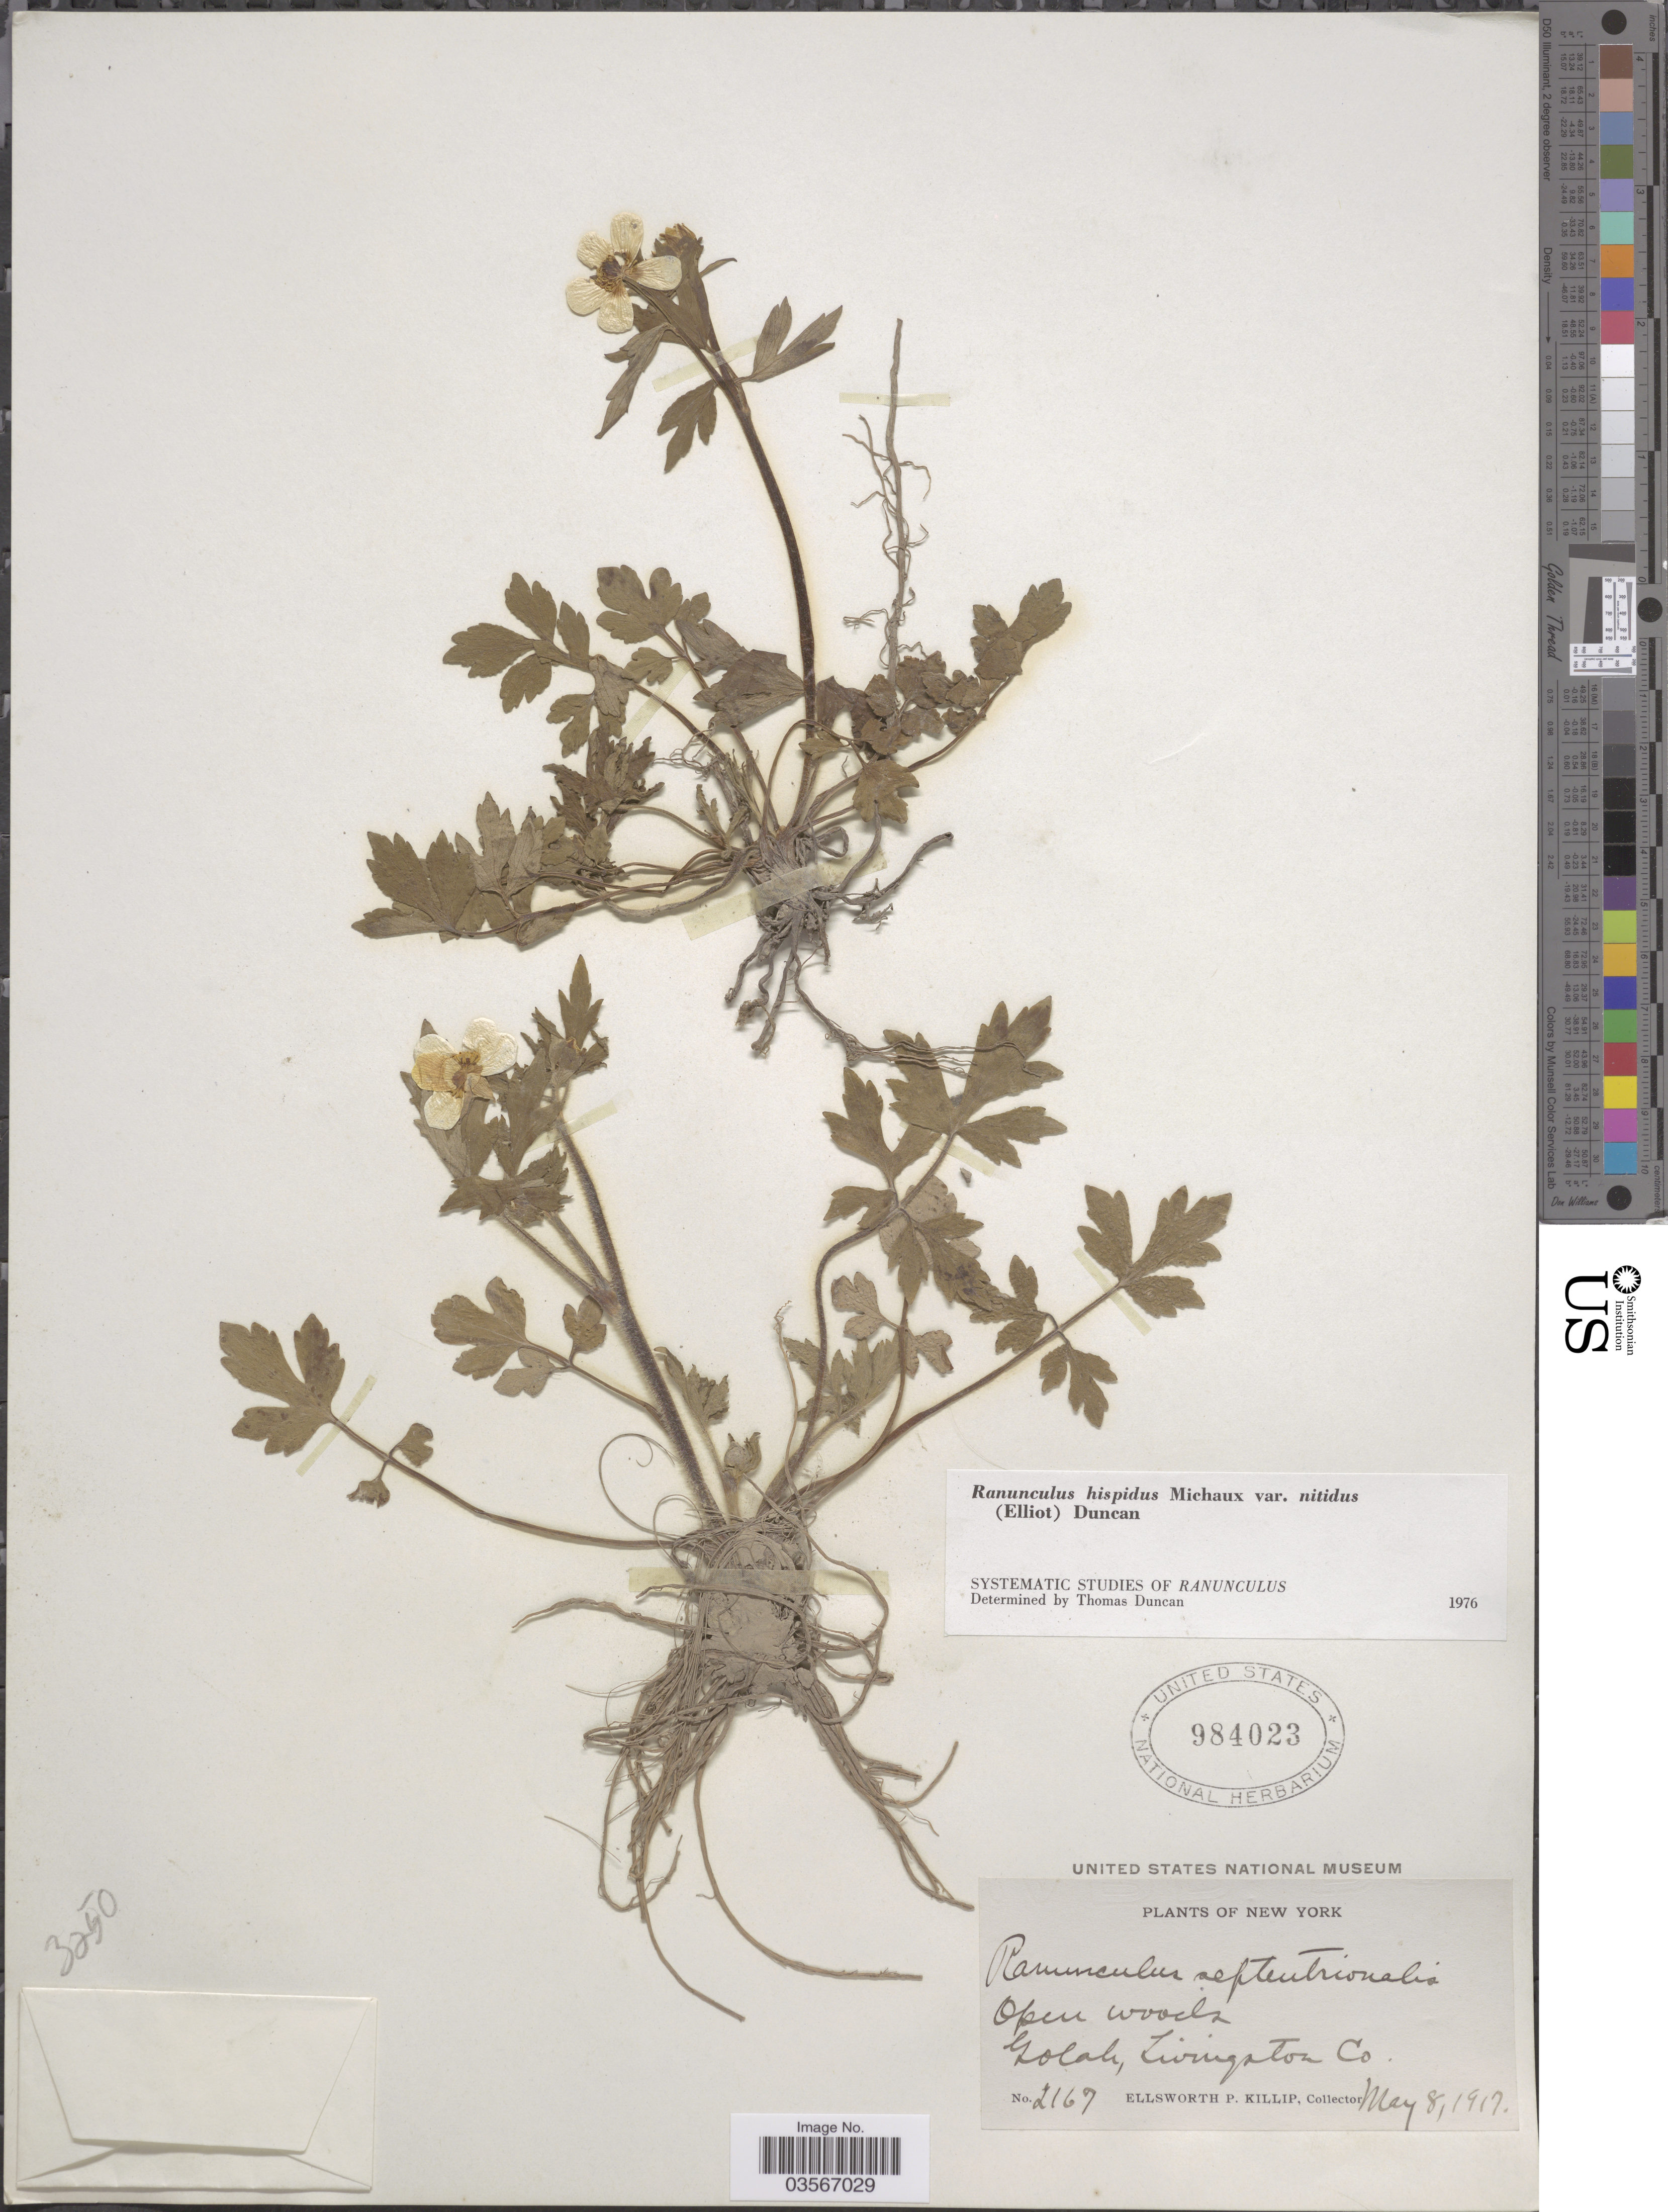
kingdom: Plantae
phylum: Tracheophyta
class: Magnoliopsida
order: Ranunculales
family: Ranunculaceae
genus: Ranunculus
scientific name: Ranunculus hispidus var. nitidus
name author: (Chapm.) T. Duncan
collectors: E. P. Killip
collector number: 2167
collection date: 1917-05-08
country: United States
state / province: New York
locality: Open woods, Golah, Livingston Co.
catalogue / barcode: US 984023